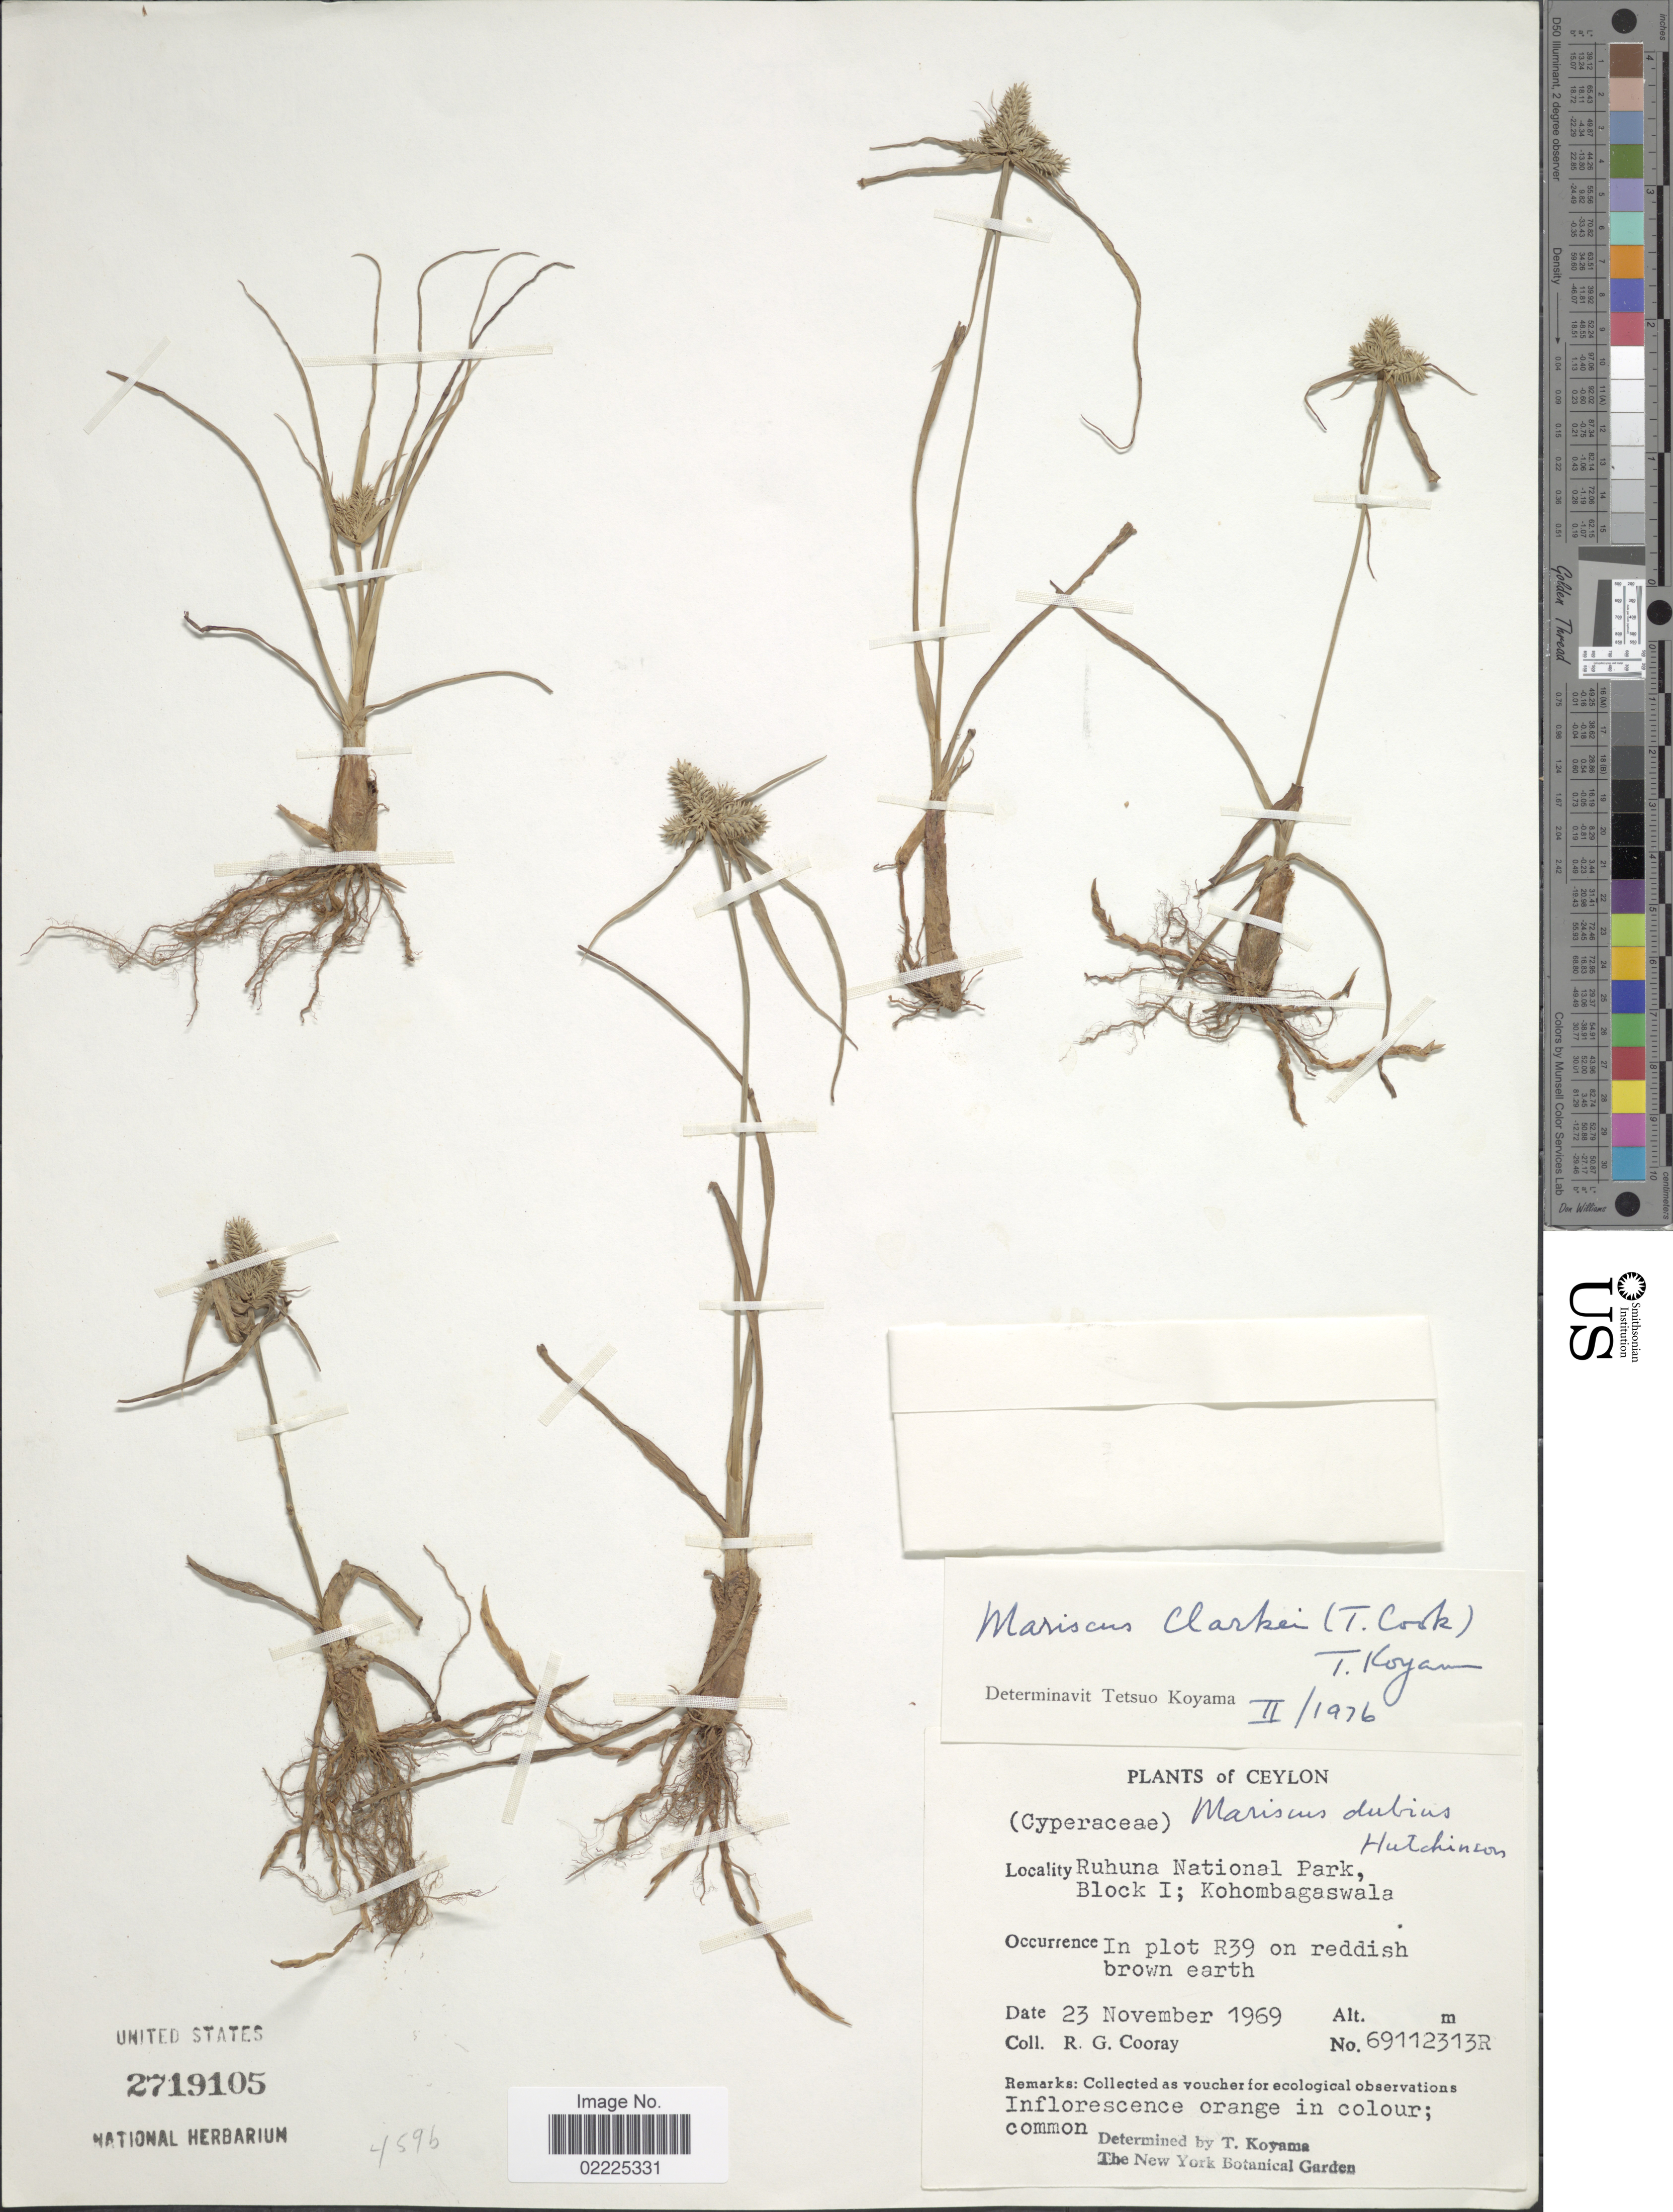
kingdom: Plantae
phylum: Tracheophyta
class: Liliopsida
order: Poales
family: Cyperaceae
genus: Cyperus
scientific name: Cyperus clarkei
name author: T. Cooke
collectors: R. Cooray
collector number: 69112313R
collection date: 1969-11-23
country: Sri Lanka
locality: Ceylon, Ruhuna National Park, Block I; Kohombagaswala, In plot R39 on reddish brown earth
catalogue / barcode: US 2719105